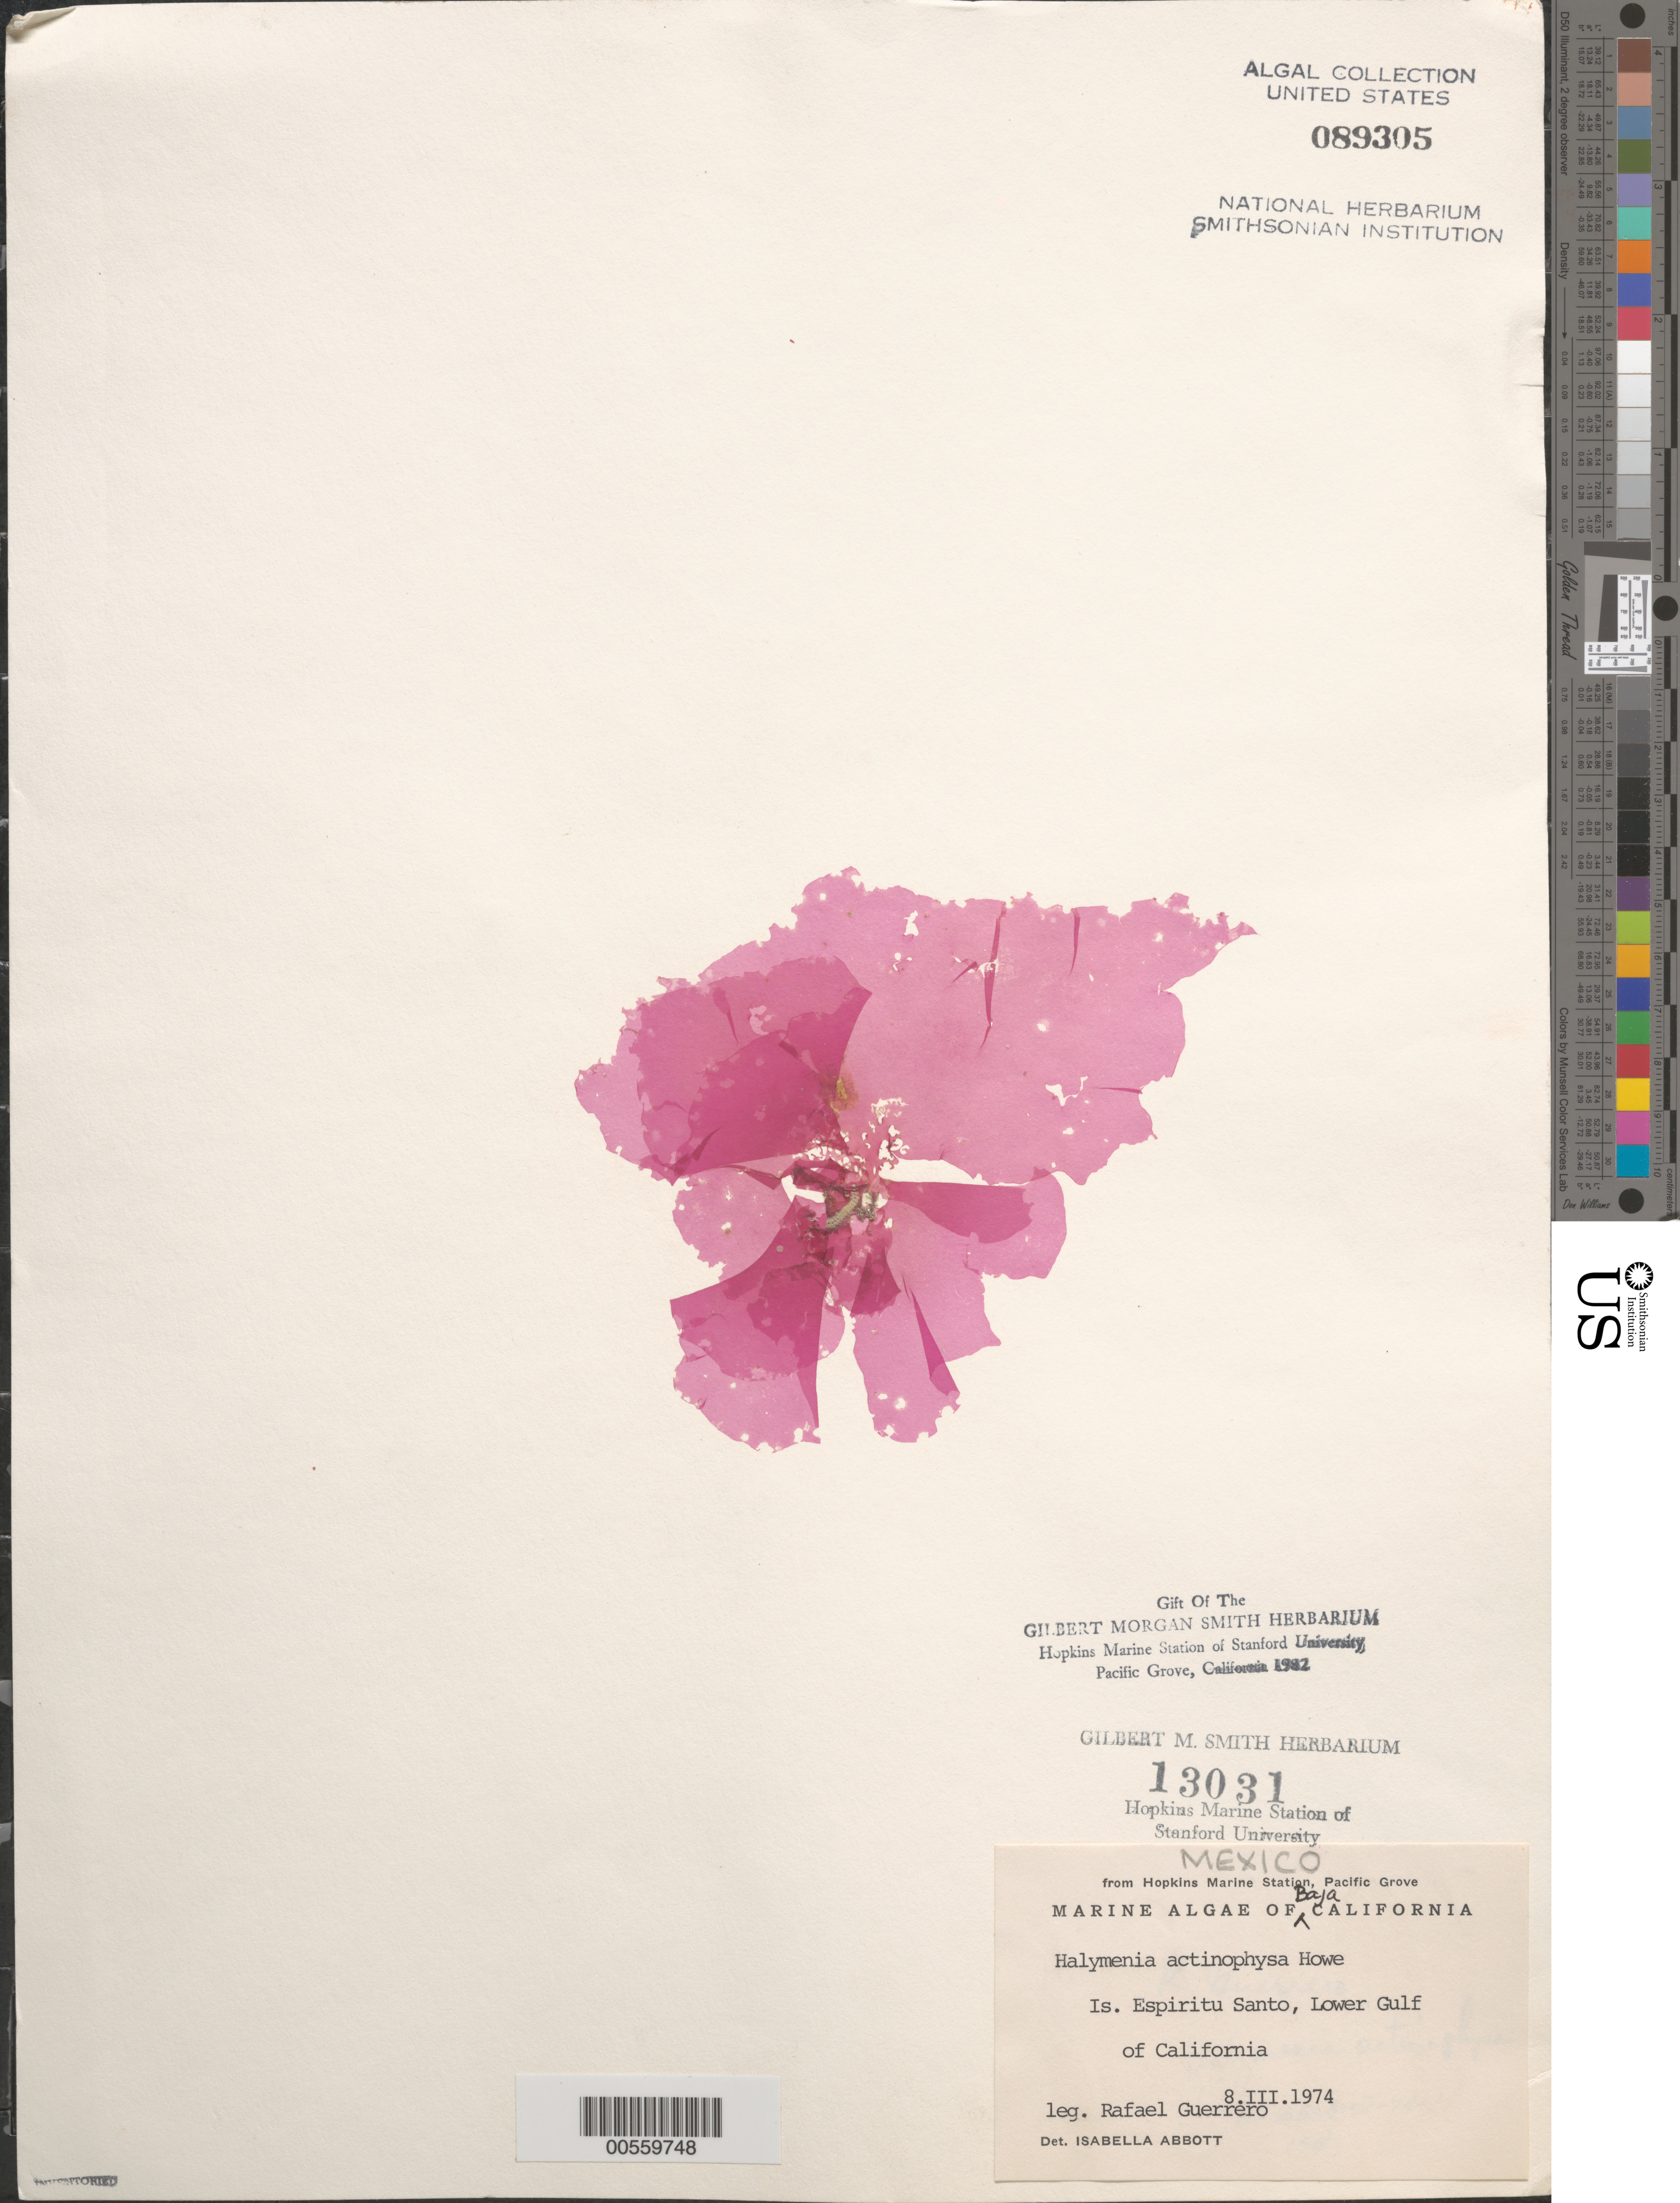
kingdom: Plantae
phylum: Rhodophyta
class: Florideophyceae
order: Halymeniales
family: Halymeniaceae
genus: Halymenia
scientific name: Halymenia actinophysa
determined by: Abbott, Isabella A.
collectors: R. Guerrero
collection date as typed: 08 Mar 1974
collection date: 1974-03-08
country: Mexico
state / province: Baja California Sur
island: Isla Espiritu Santo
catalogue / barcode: US 89305